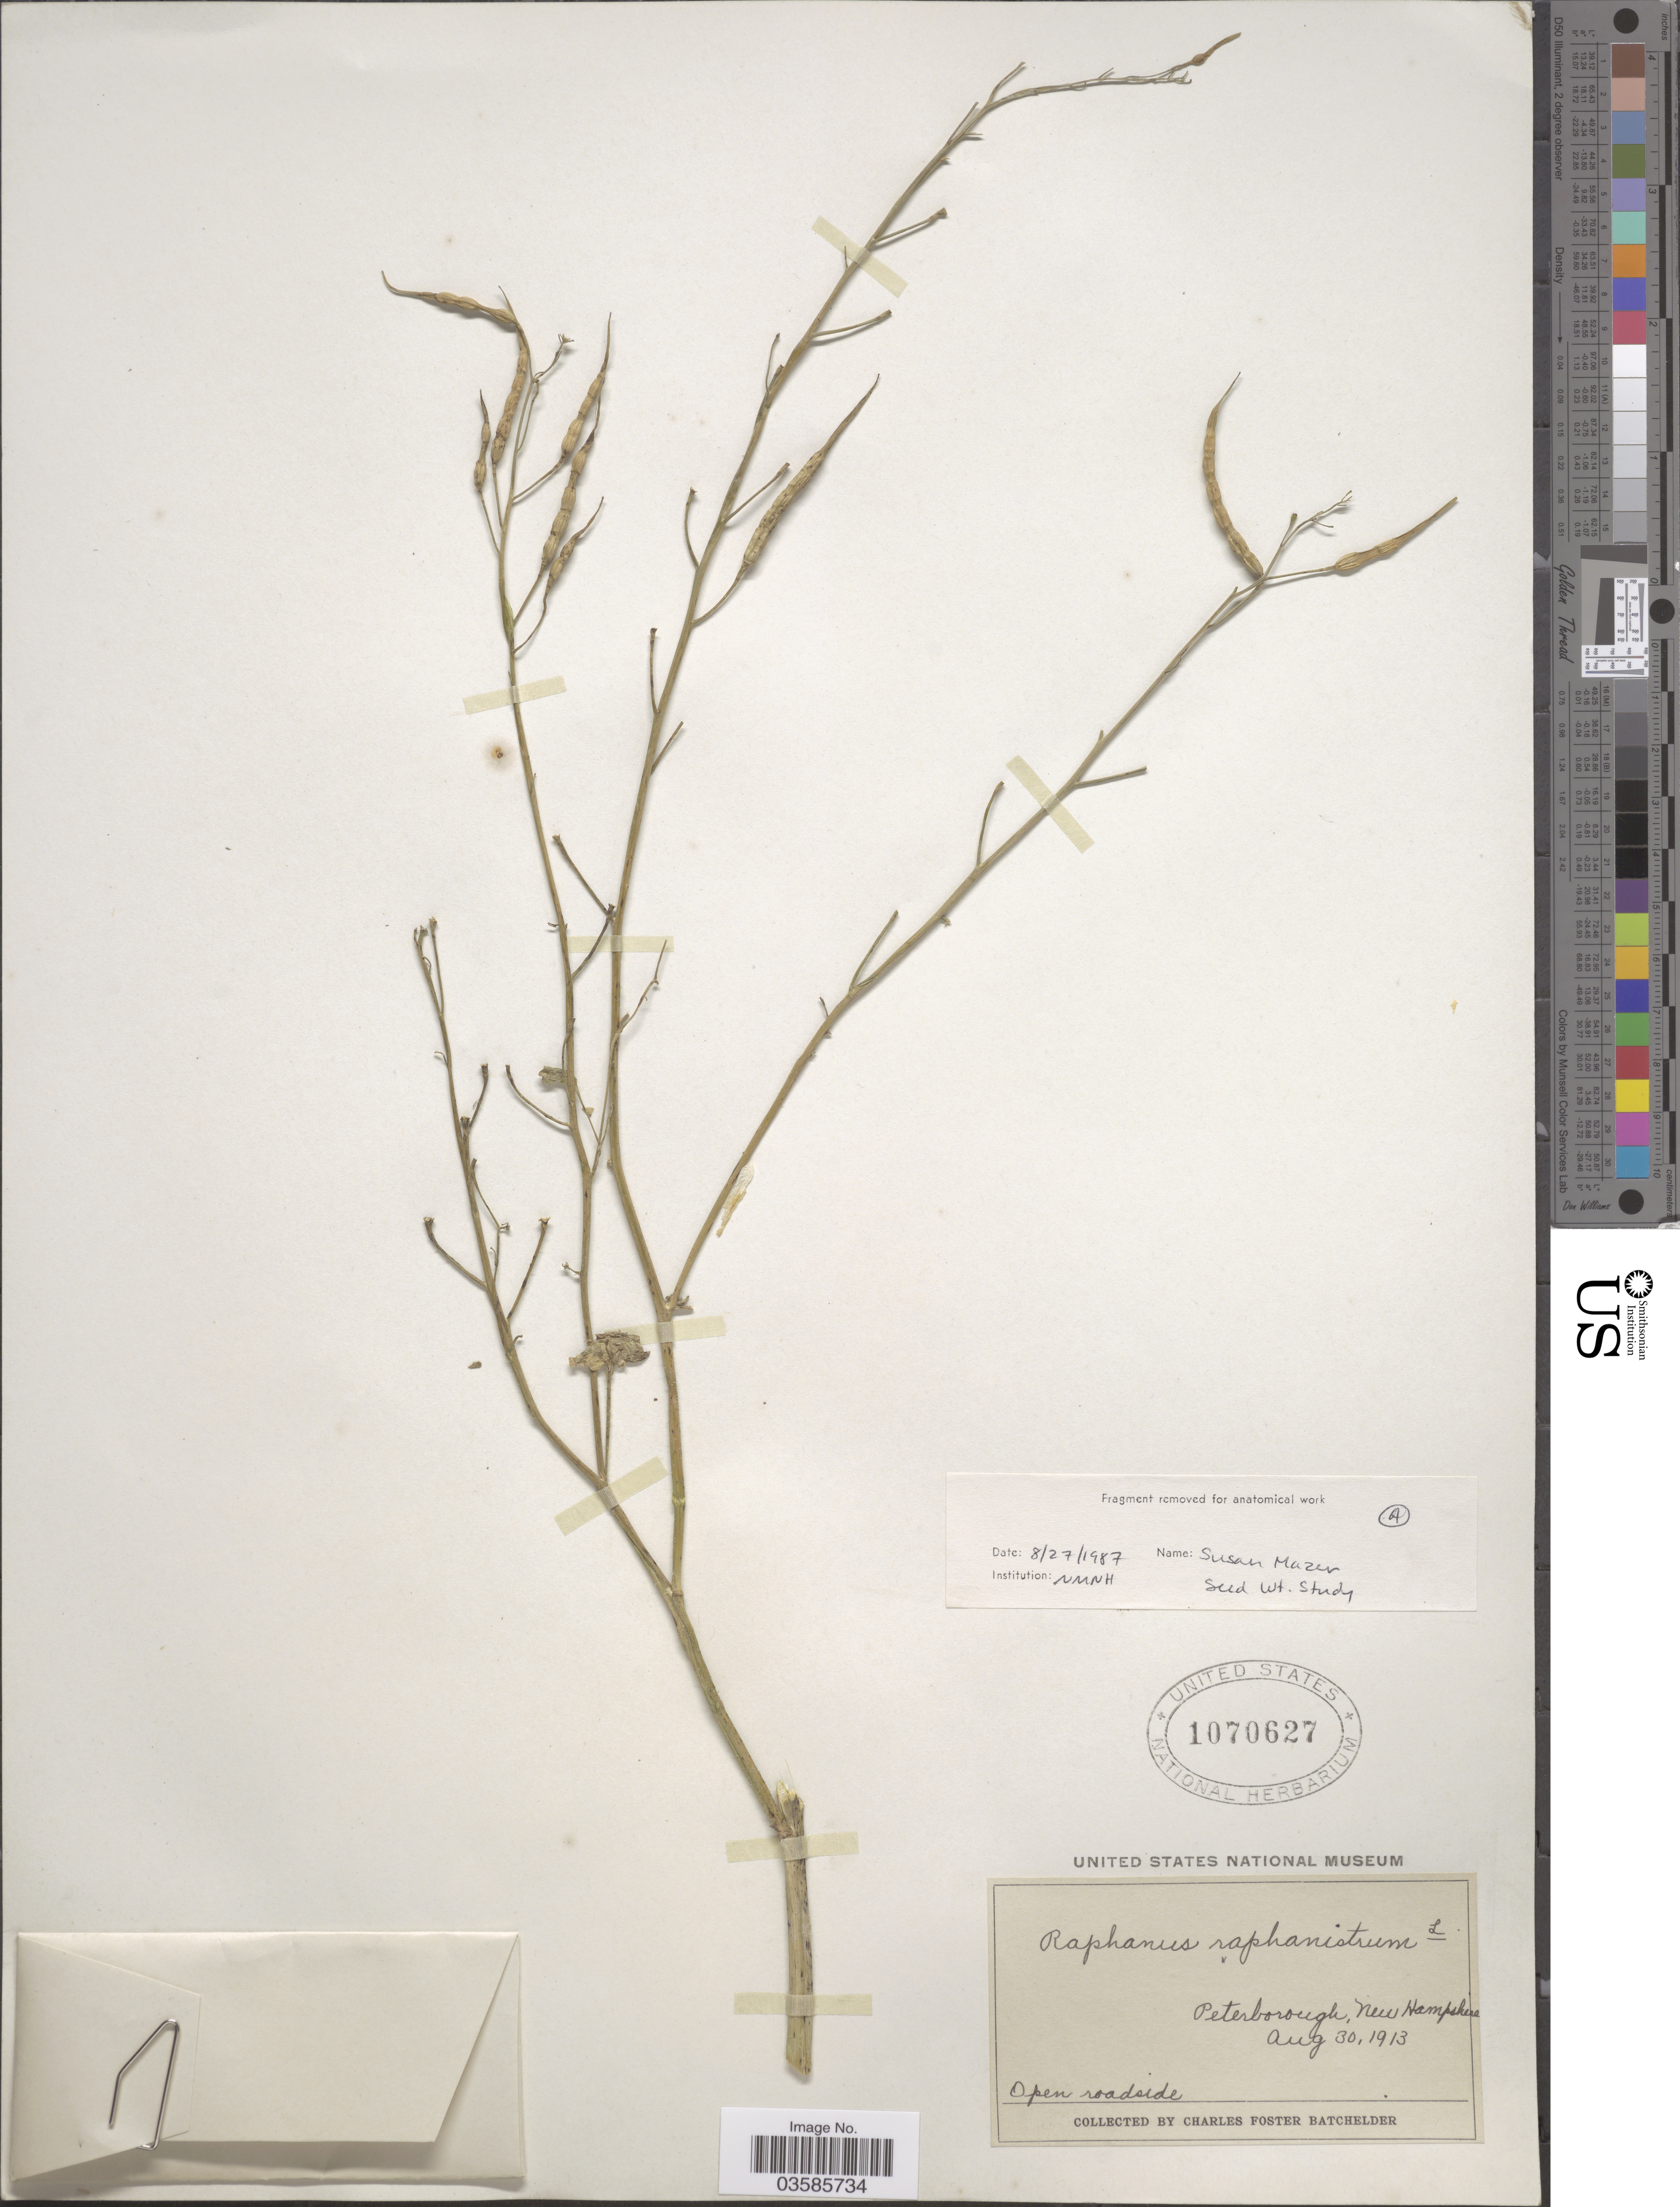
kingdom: Plantae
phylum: Tracheophyta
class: Magnoliopsida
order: Brassicales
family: Brassicaceae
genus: Raphanus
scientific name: Raphanus raphanistrum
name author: L.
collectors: C. Batchelder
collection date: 1913-08-30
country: United States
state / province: New Hampshire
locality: Peterborough. open roadside.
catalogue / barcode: US 1070627